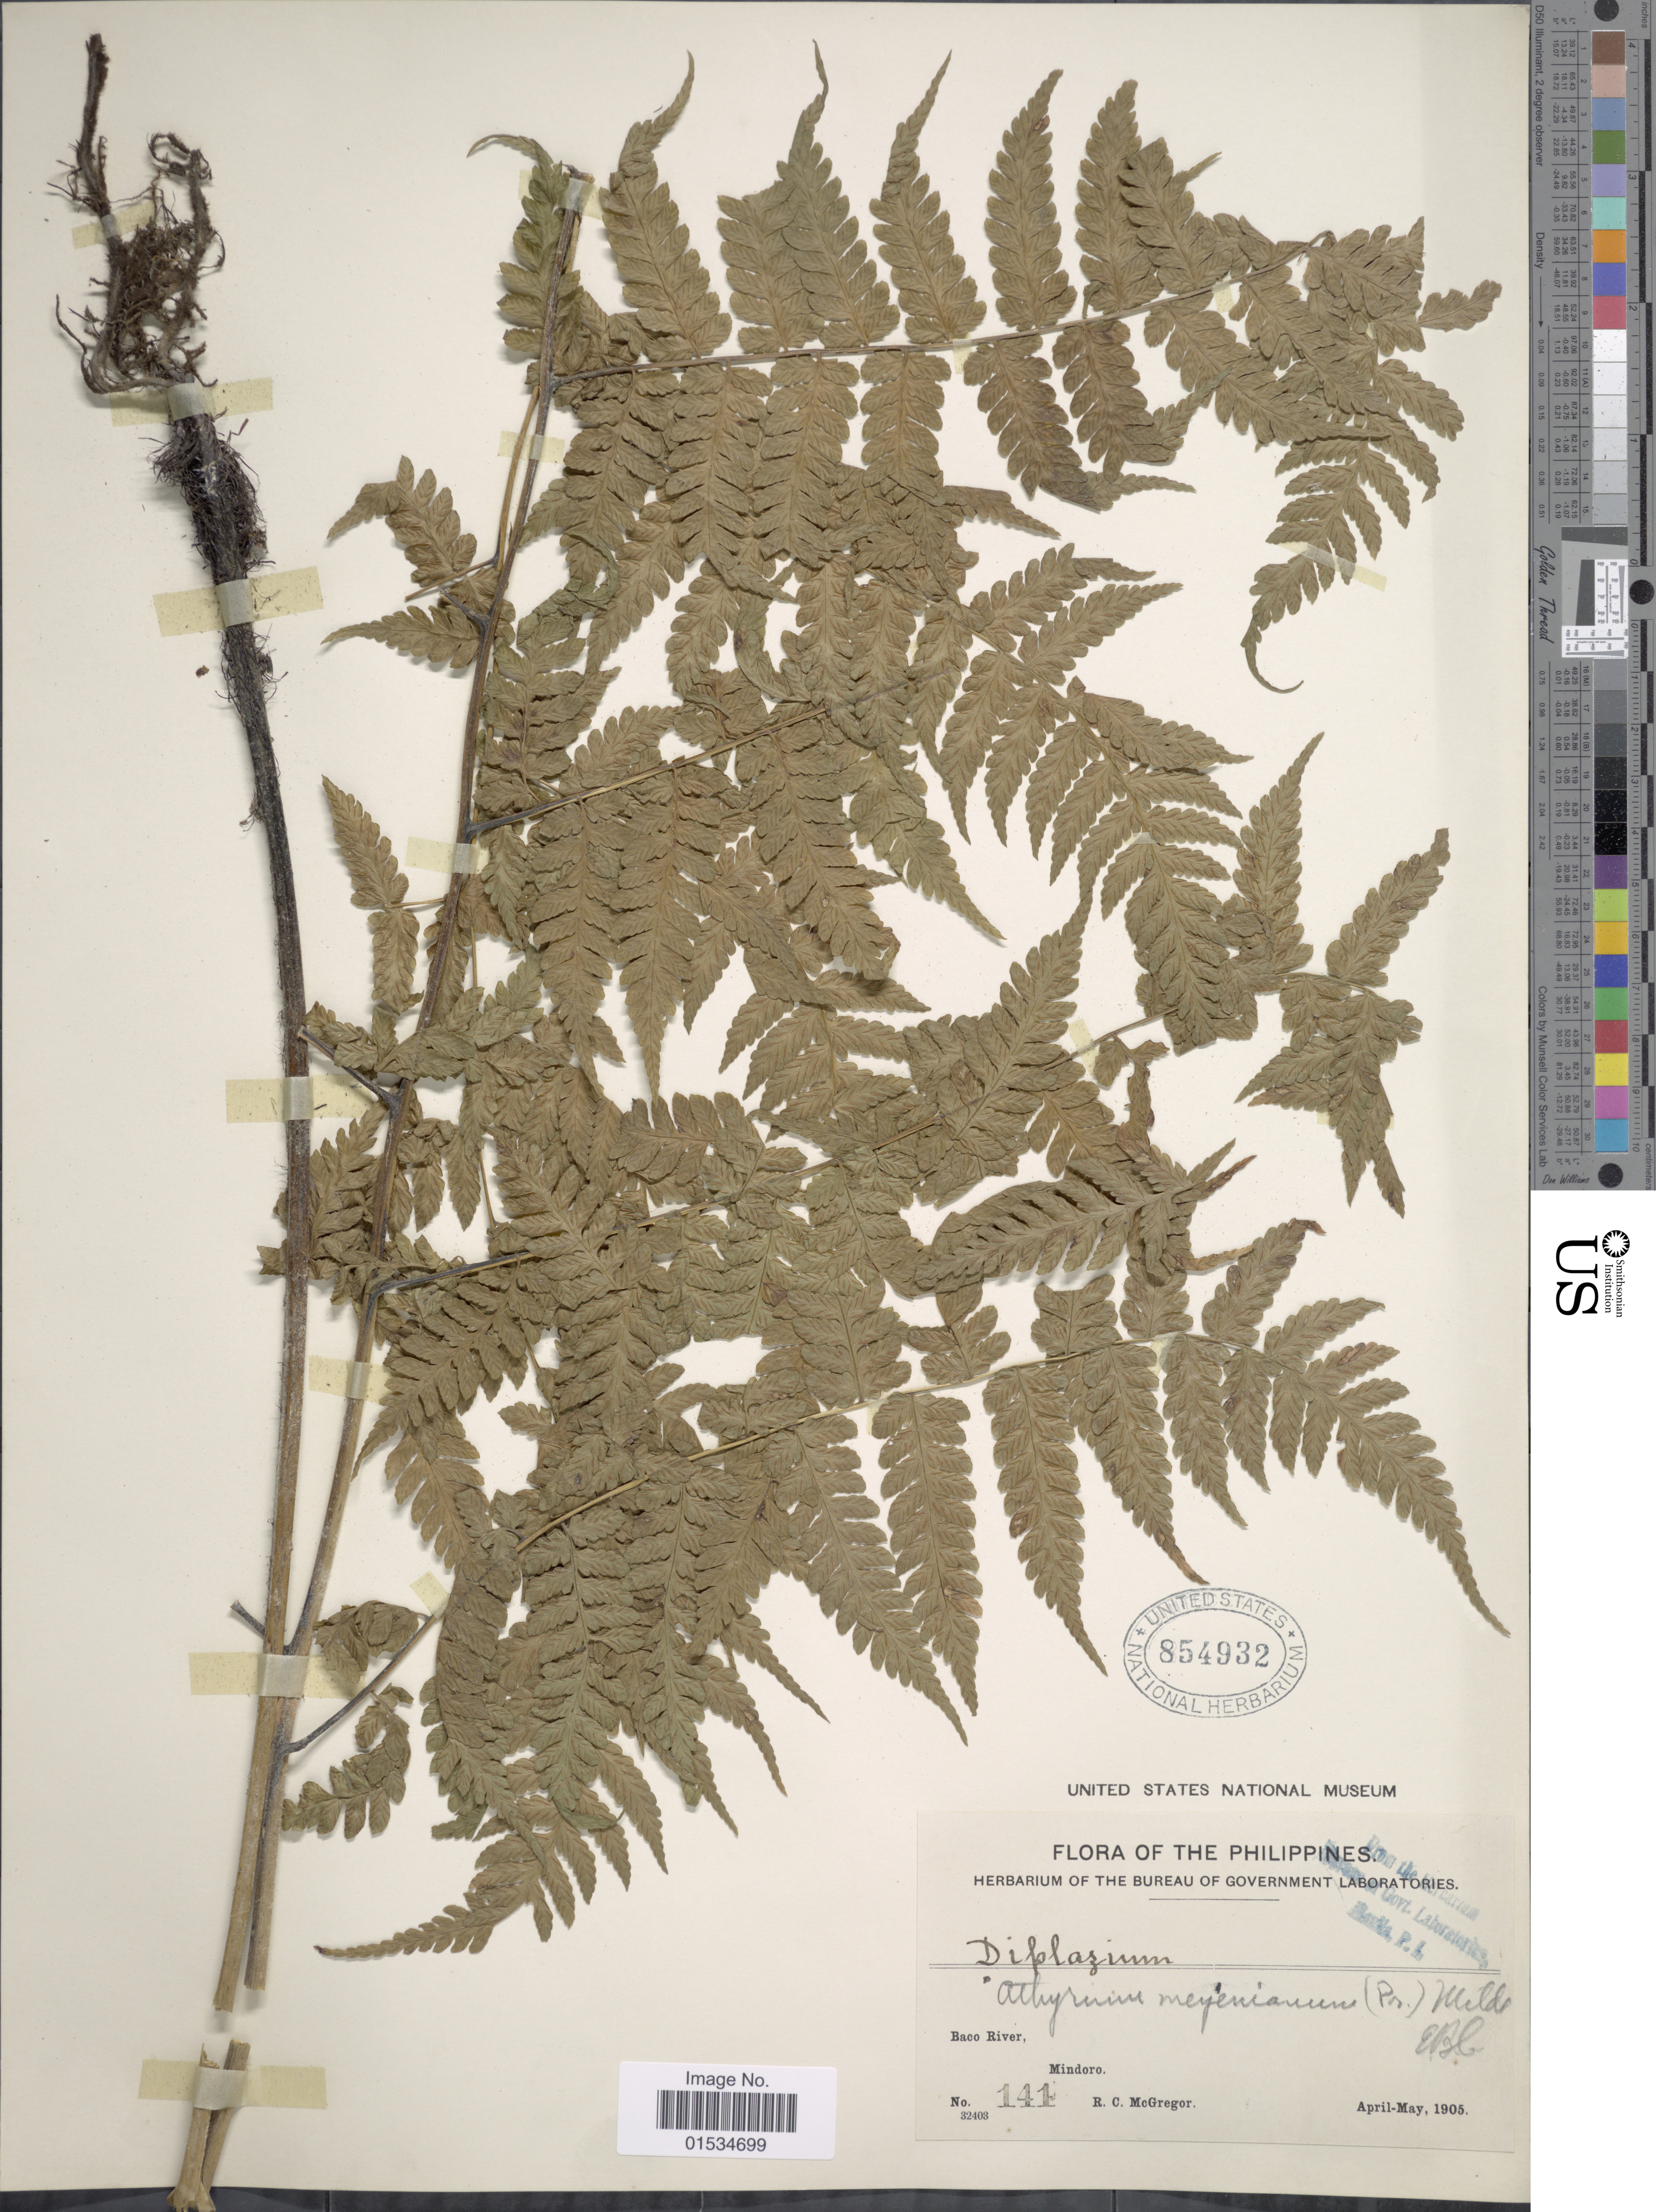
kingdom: Plantae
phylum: Tracheophyta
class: Polypodiopsida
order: Polypodiales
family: Athyriaceae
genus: Diplazium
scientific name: Diplazium caudatum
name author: J. Sm. ex C. Chr.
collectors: R. C. McGregor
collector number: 141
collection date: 1905-04/1905-05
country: Philippines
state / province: Mimaropa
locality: Baco River, Mindoro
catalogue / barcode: US 854932